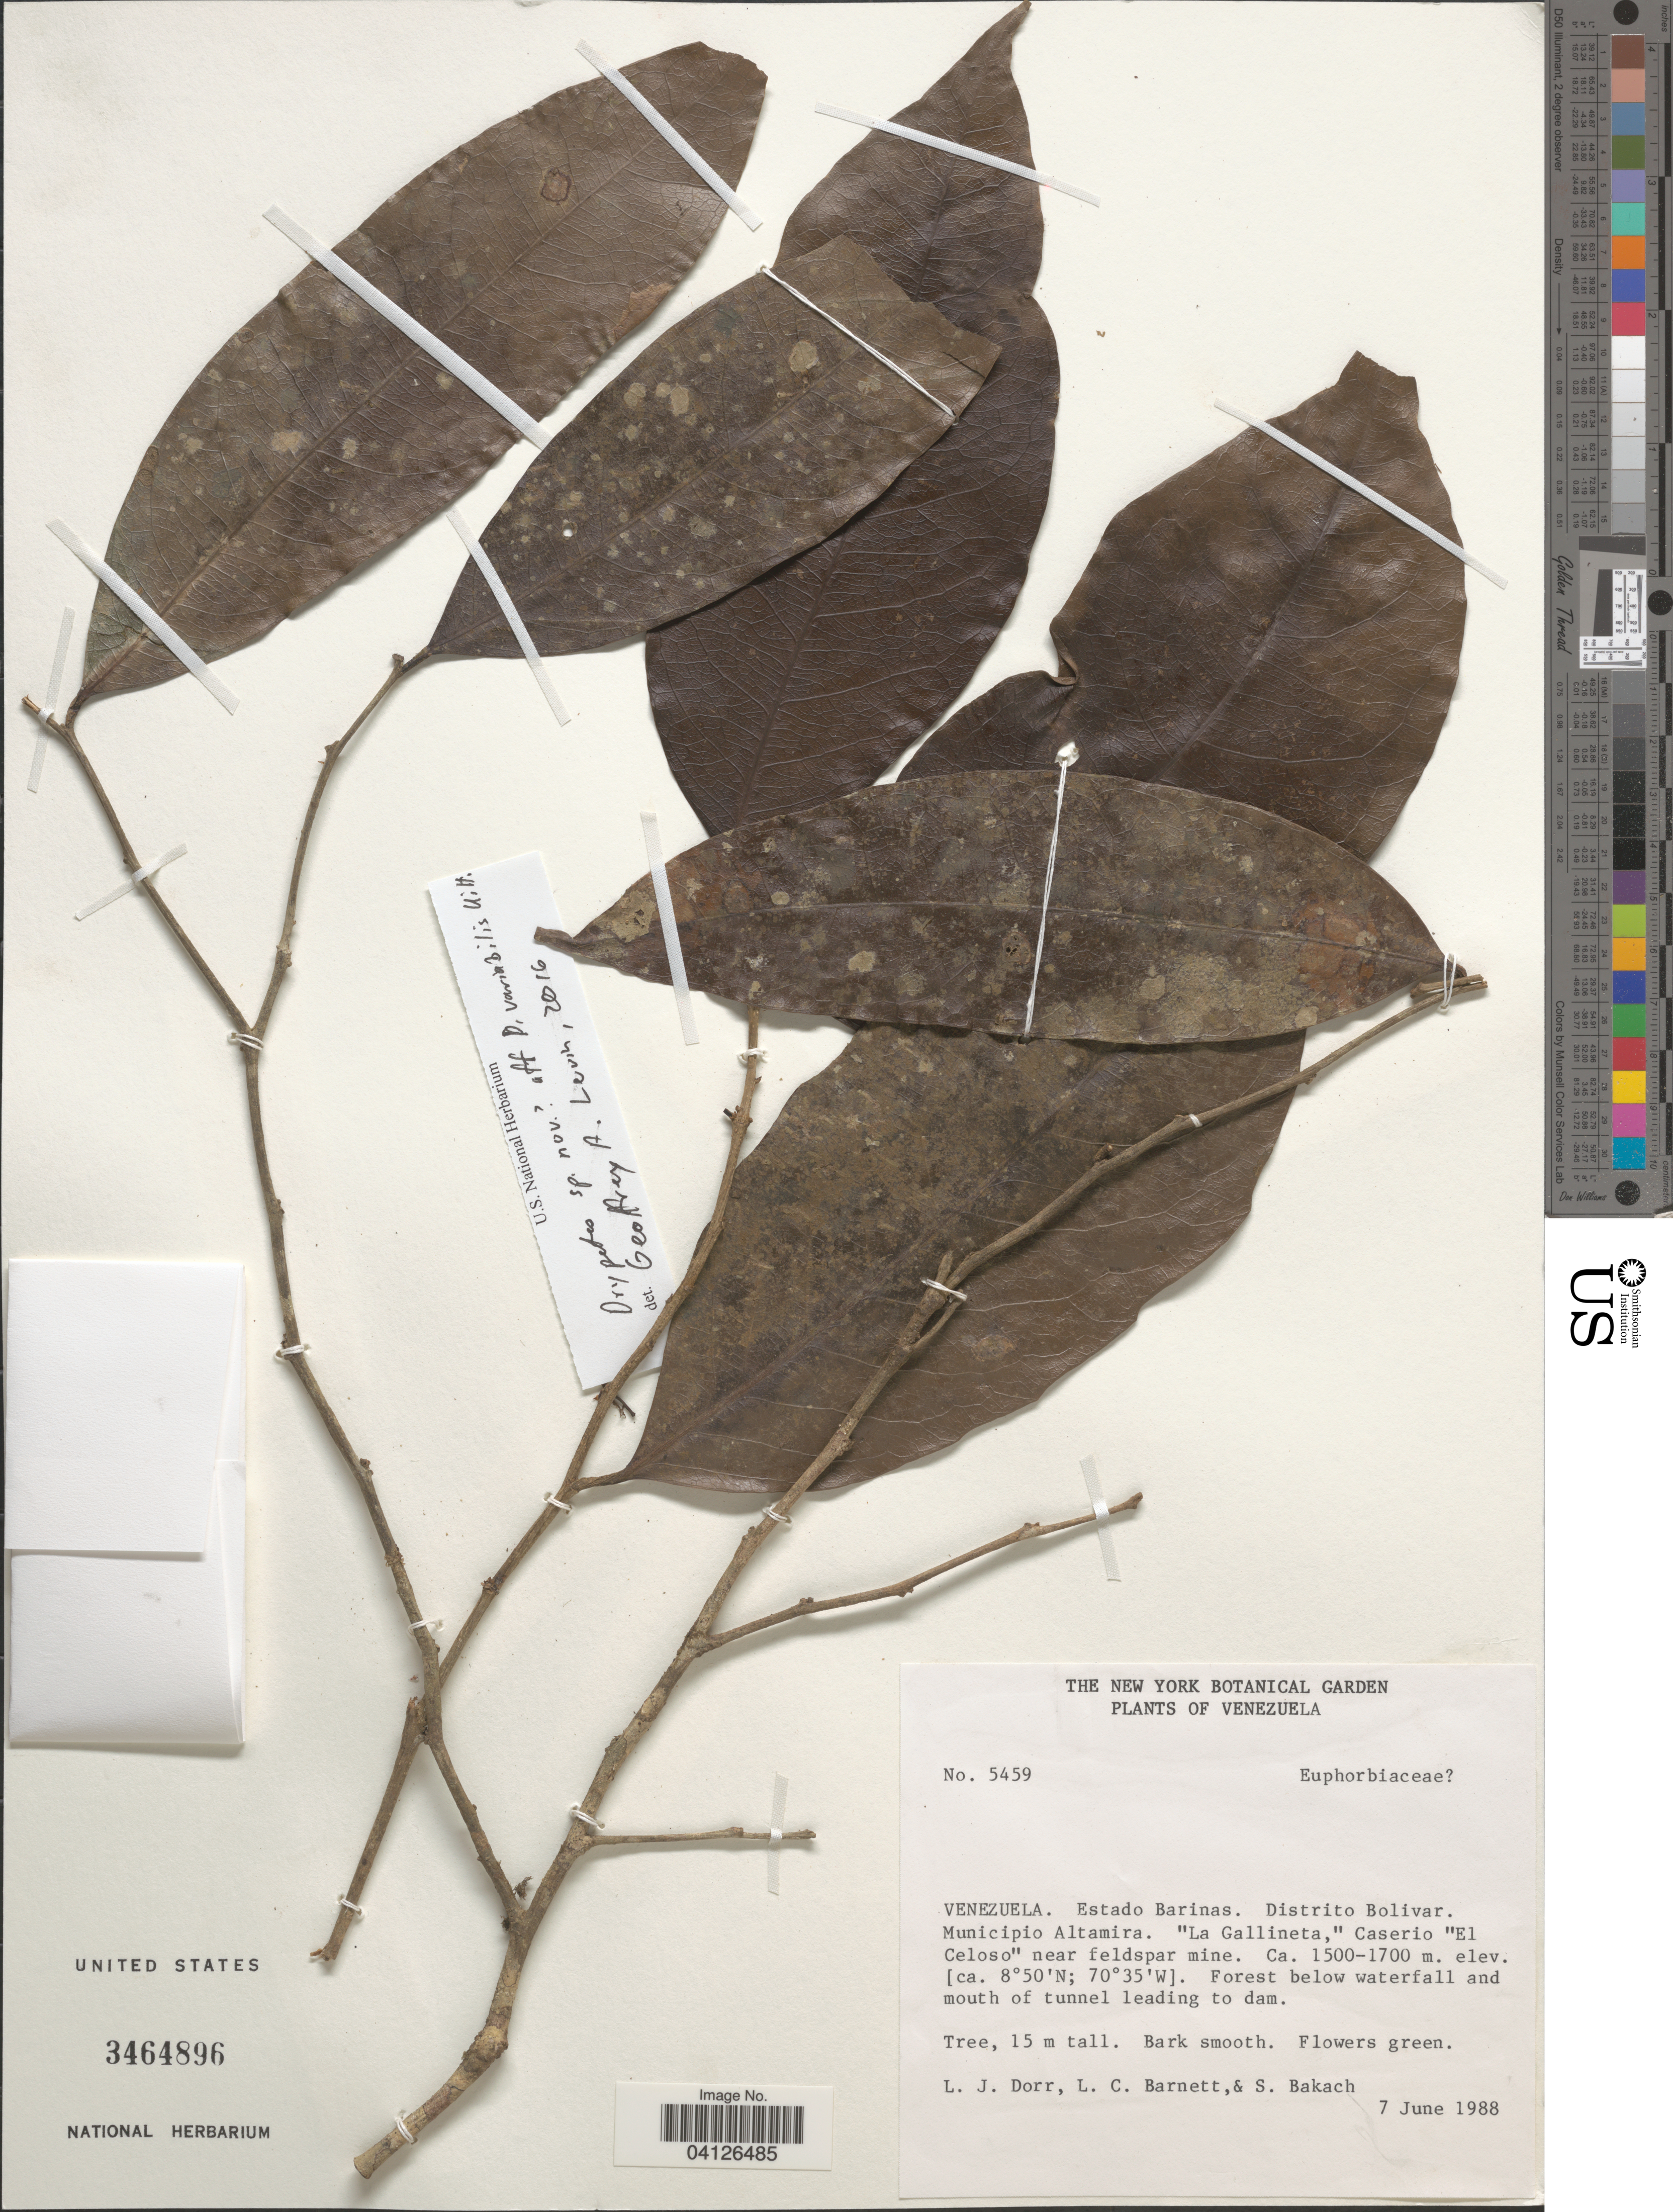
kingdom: Plantae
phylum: Tracheophyta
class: Magnoliopsida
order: Malpighiales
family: Putranjivaceae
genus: Drypetes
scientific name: Drypetes sp.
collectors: L. J. Dorr, L. C. Barnett & S. Bakach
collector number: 5459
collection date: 1988-06-07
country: Venezuela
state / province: Barinas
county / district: Bolívar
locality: "La Gallineta," Caserio "El Celoso" near feldspar mine. Forest below waterfall and mouth of tunnel leading to dam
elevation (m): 1500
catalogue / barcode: US 3464896